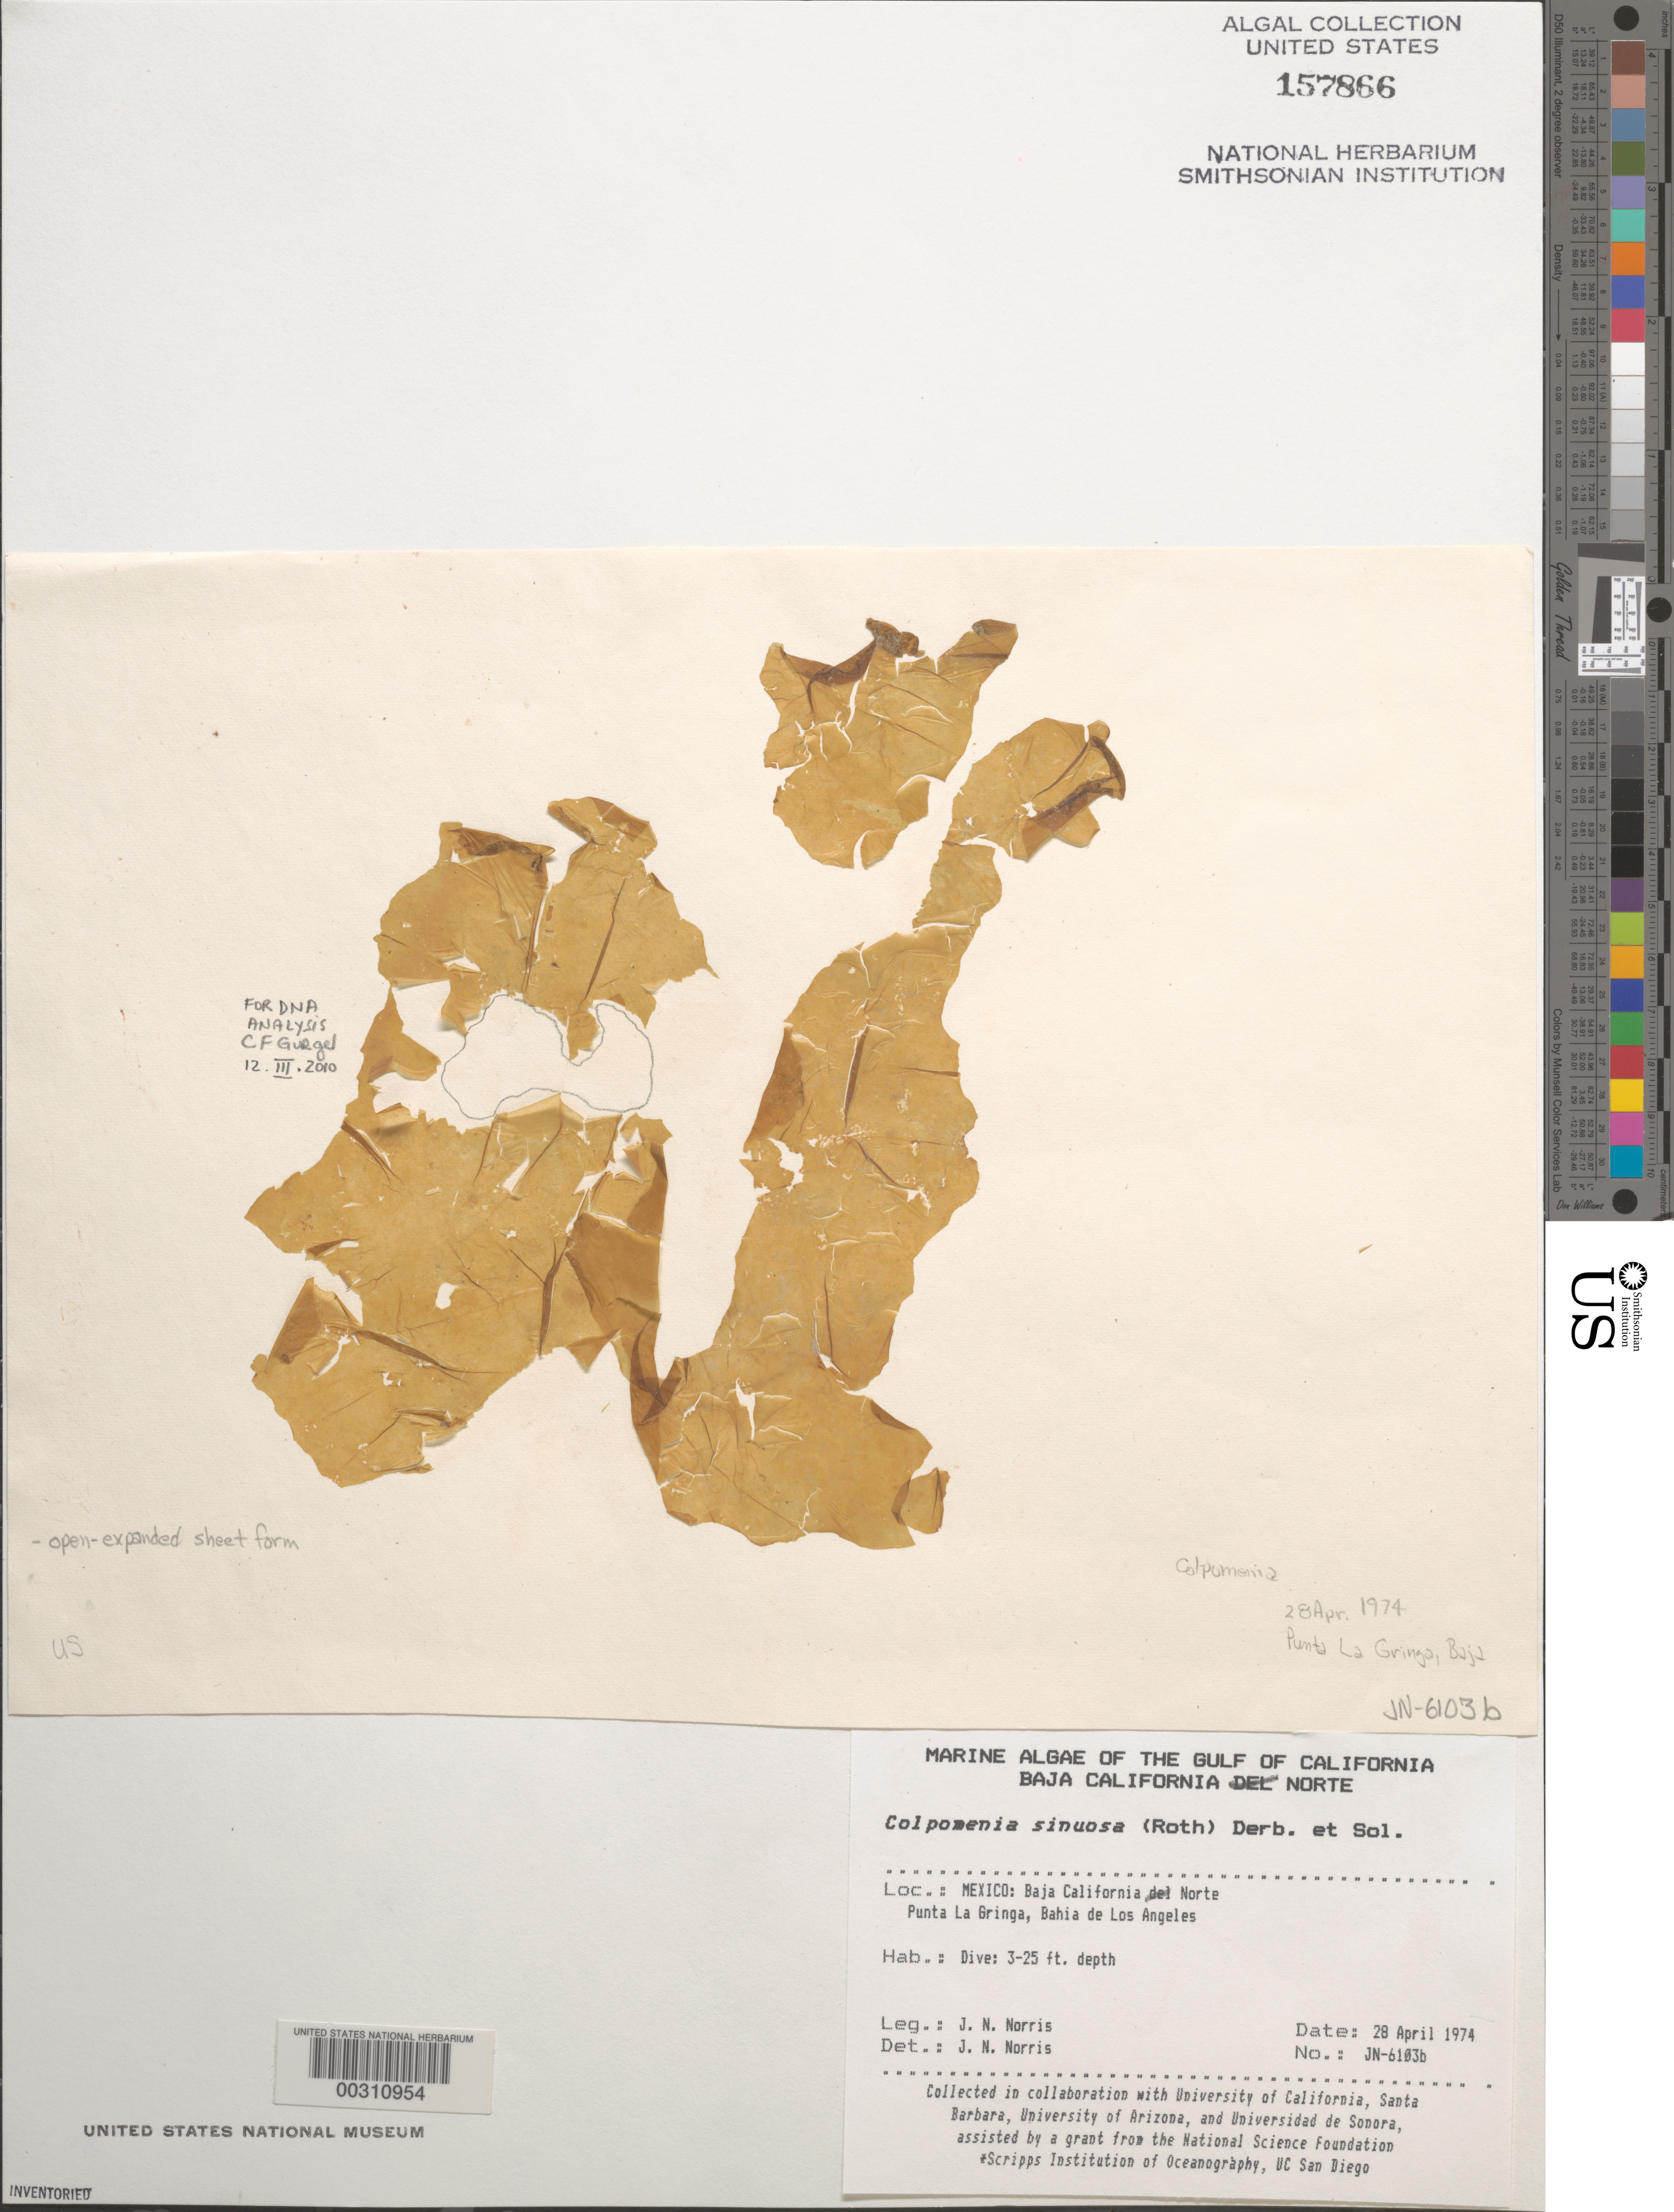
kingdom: Chromista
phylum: Ochrophyta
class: Phaeophyceae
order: Scytosiphonales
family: Scytosiphonaceae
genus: Colpomenia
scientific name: Colpomenia sinuosa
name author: (K. Mert. ex Roth) Derbes & Solier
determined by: Norris, James N.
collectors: J. N. Norris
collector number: JN-6103b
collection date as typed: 28 Apr 1974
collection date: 1974-04-28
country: Mexico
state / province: Baja California Norte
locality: Punta La Gringa, Bahia de Los Angeles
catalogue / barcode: US 157866